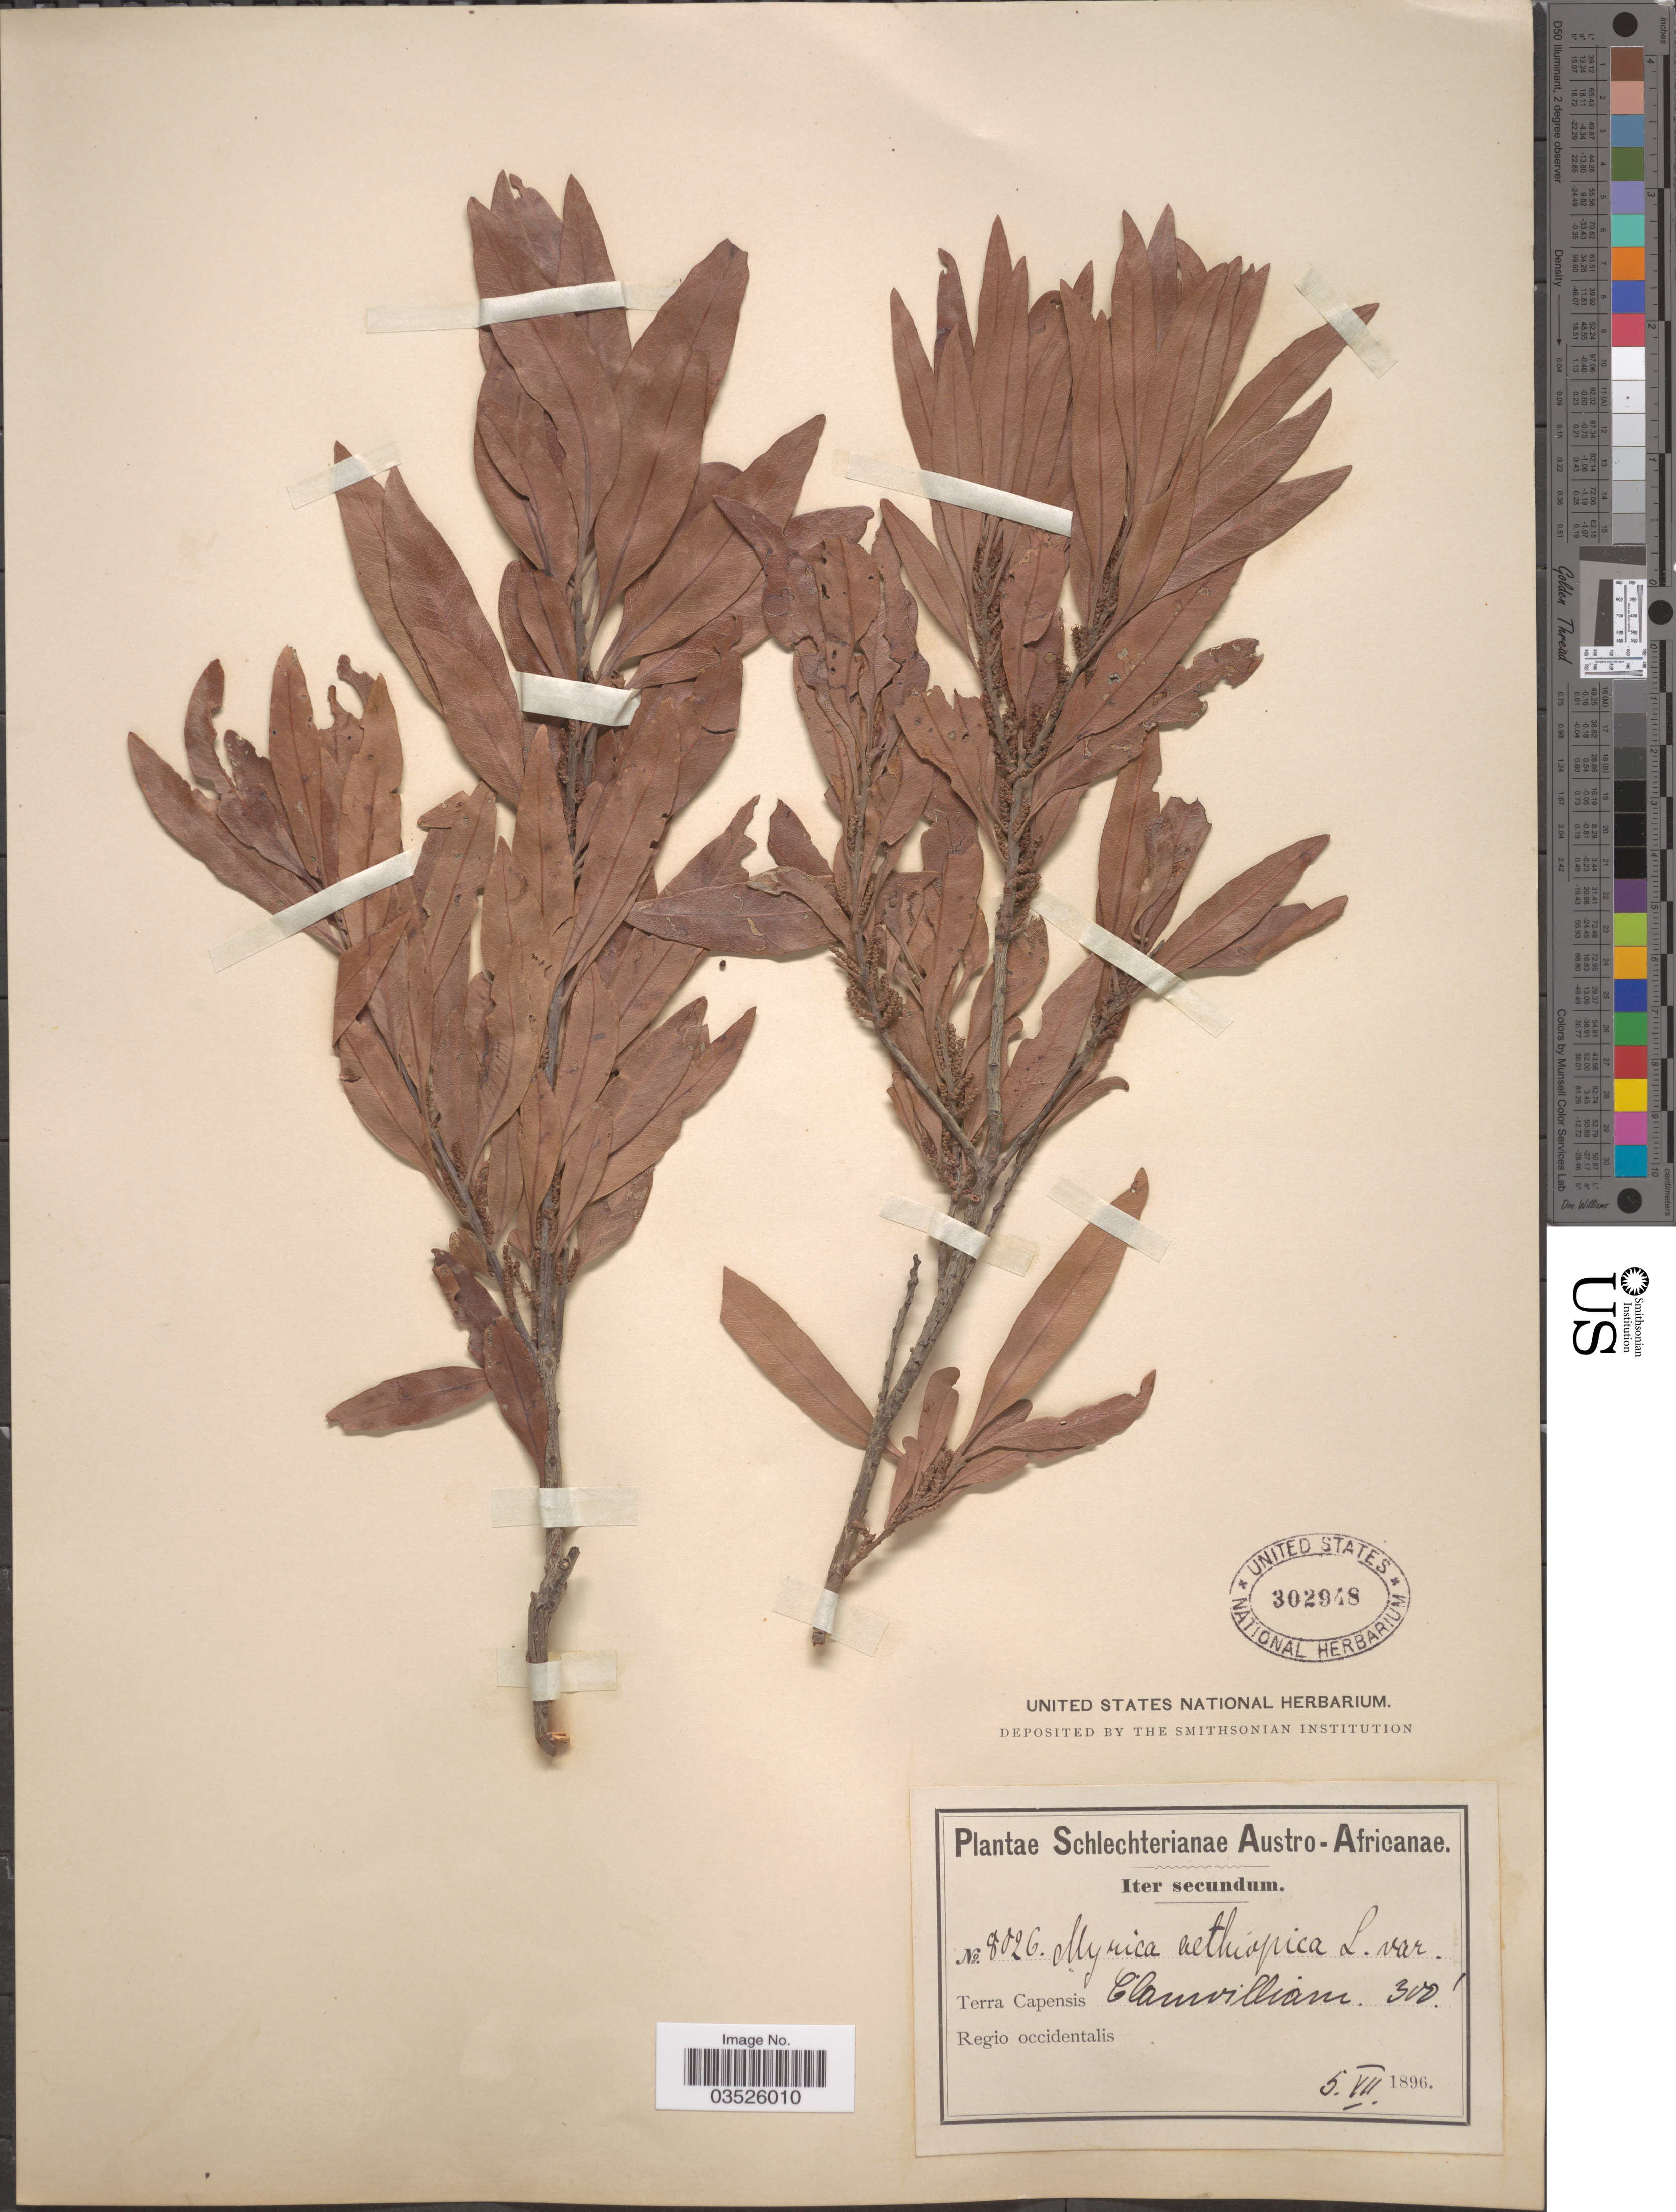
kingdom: Plantae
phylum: Tracheophyta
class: Magnoliopsida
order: Fagales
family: Myricaceae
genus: Morella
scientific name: Morella serrata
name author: (Lam.) Killick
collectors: Schlechter, --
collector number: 8026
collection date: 1896-07-05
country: South Africa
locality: Austro-Africanae. Terra Capensis Clanwilliam. Regio occidentalis.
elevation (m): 91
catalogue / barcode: US 302948